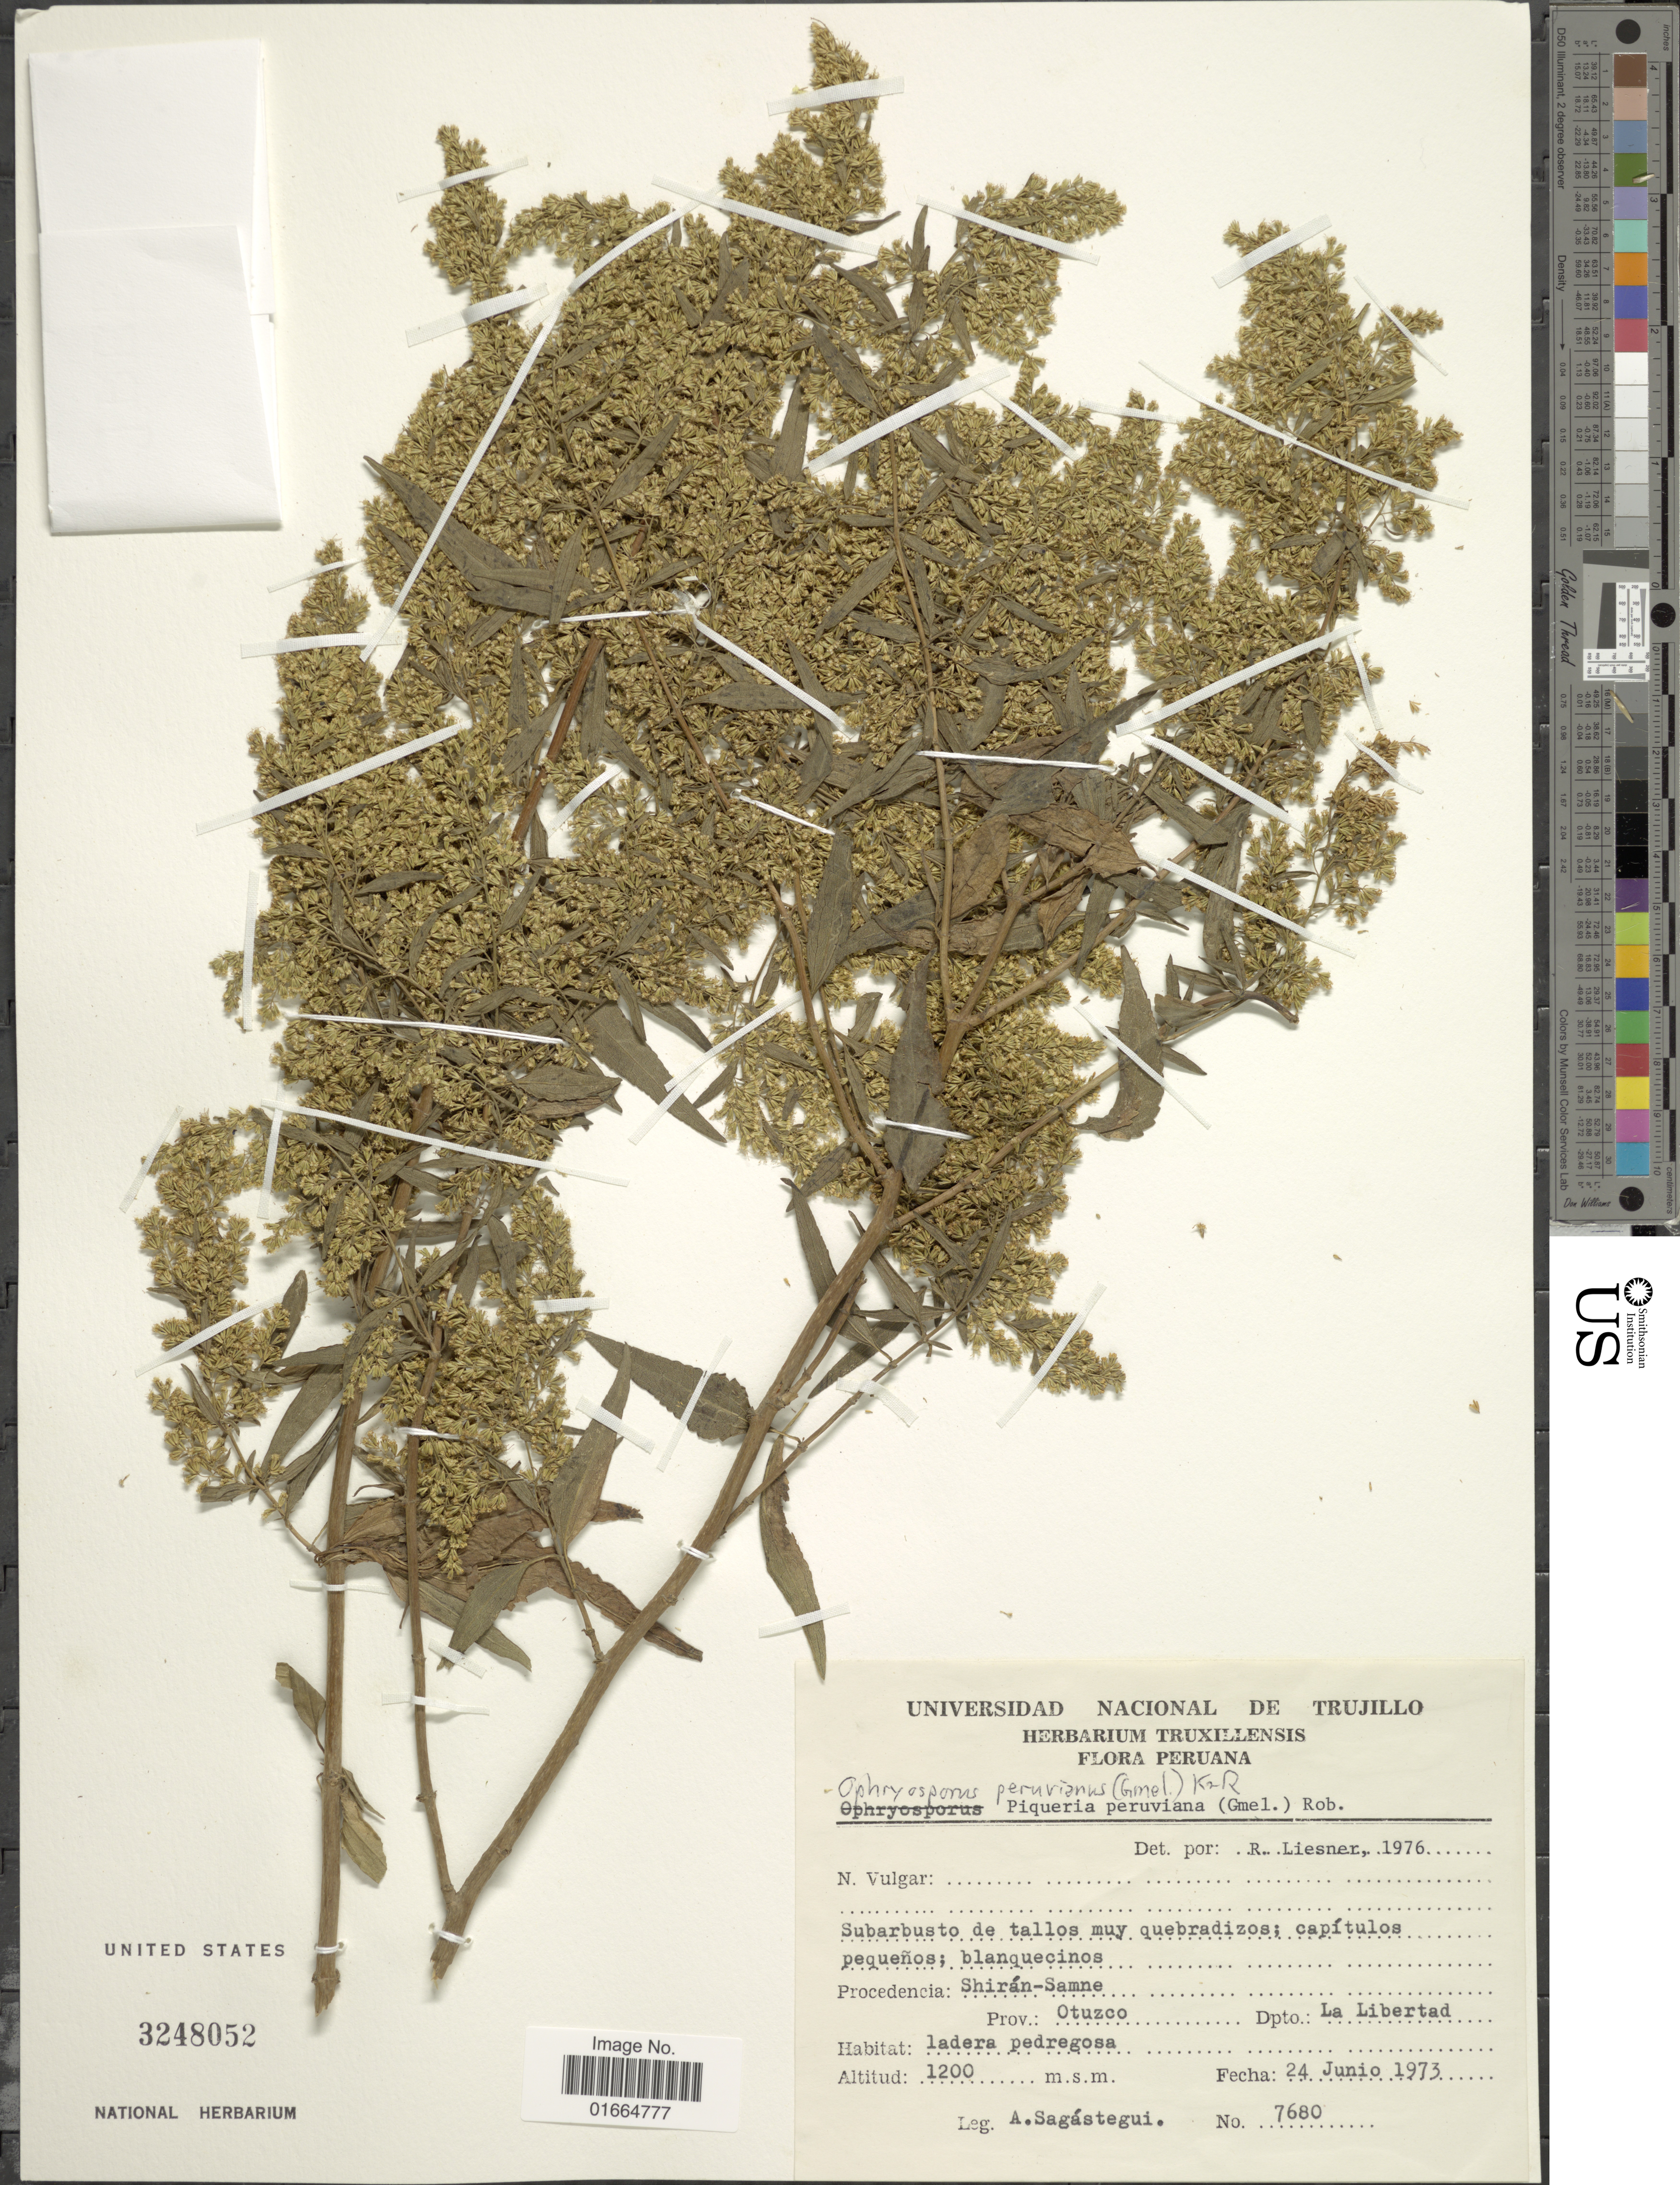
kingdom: Plantae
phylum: Tracheophyta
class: Magnoliopsida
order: Asterales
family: Asteraceae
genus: Ophryosporus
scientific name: Ophryosporus peruvianus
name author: (J.F. Gmel.) R.M. King & H. Rob.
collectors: A. Sagástegui A.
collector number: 7680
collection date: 1973-06-24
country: Peru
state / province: La Libertad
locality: Shirán-Samne. Prov.: Otuzco. Dpto.: La Libertad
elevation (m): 1200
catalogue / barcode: US 3248052